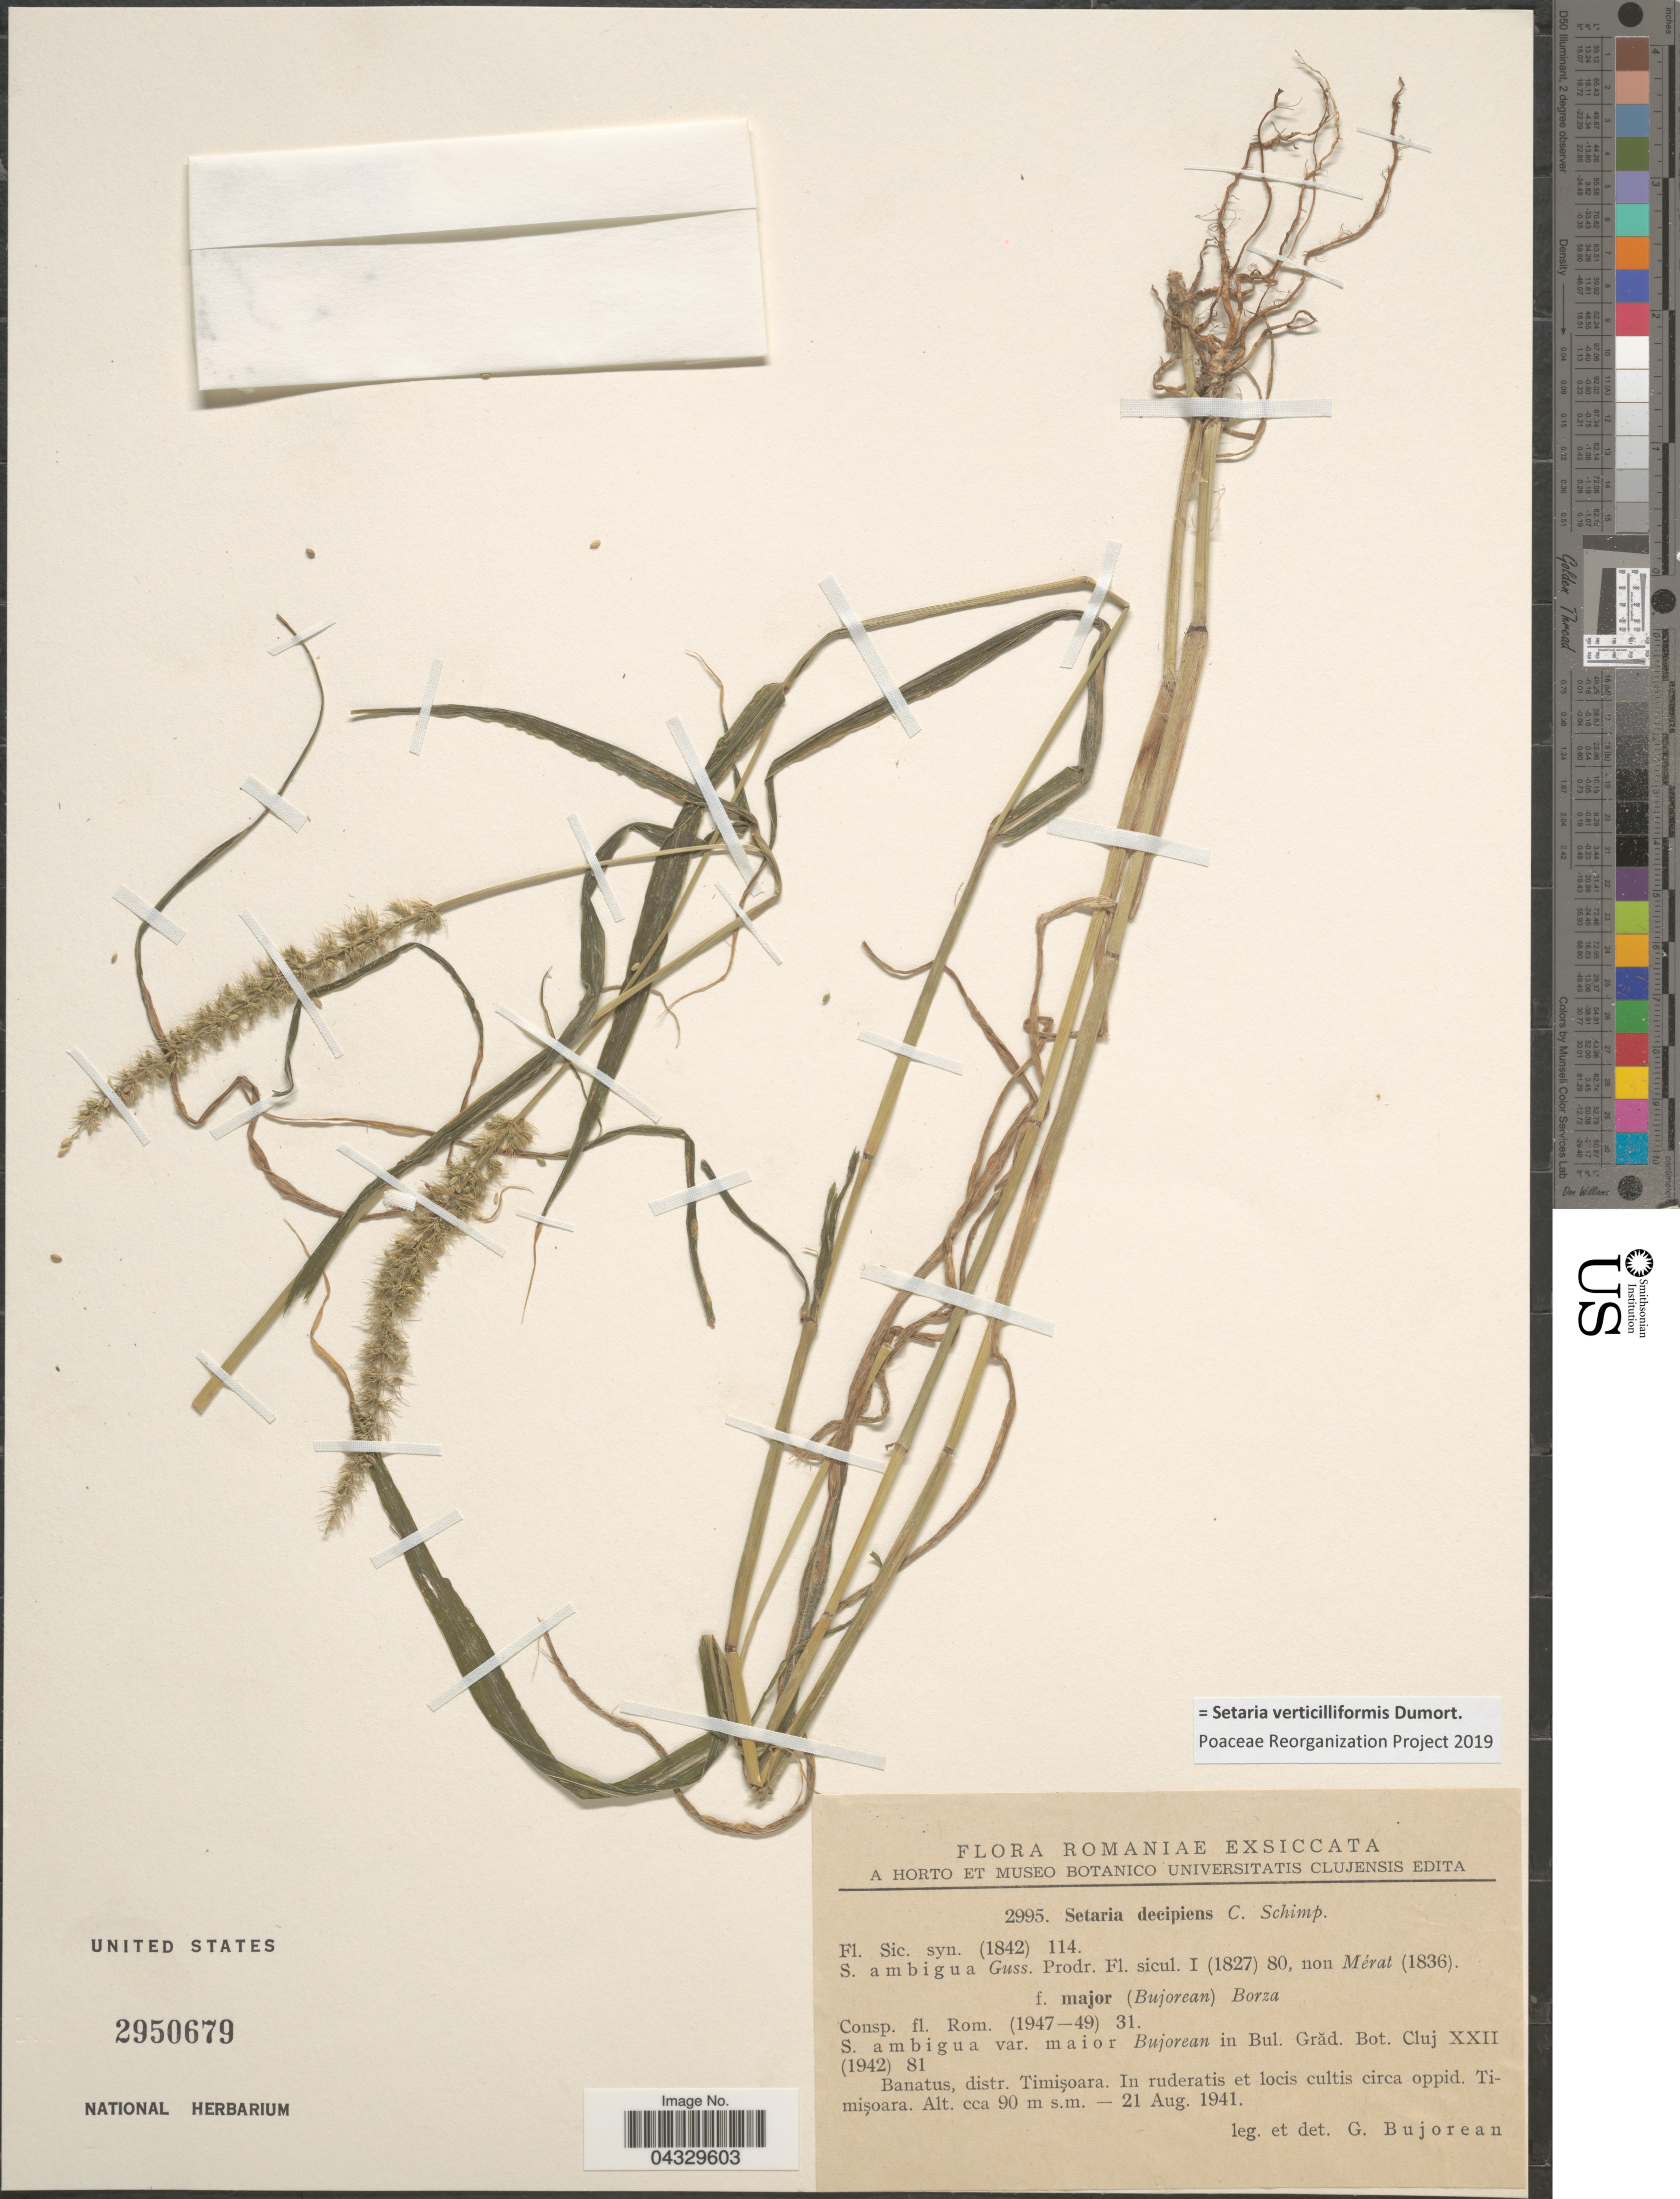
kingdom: Plantae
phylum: Tracheophyta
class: Liliopsida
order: Poales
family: Poaceae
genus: Setaria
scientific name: Setaria verticilliformis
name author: Dumort.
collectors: G. Bujorean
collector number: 2995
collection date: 1941-08-21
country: Romania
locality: Banatus, distr. Timişoara. In ruderatis et locis cultis circa oppid. Timişoara.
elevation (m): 90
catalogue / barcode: US 2950679